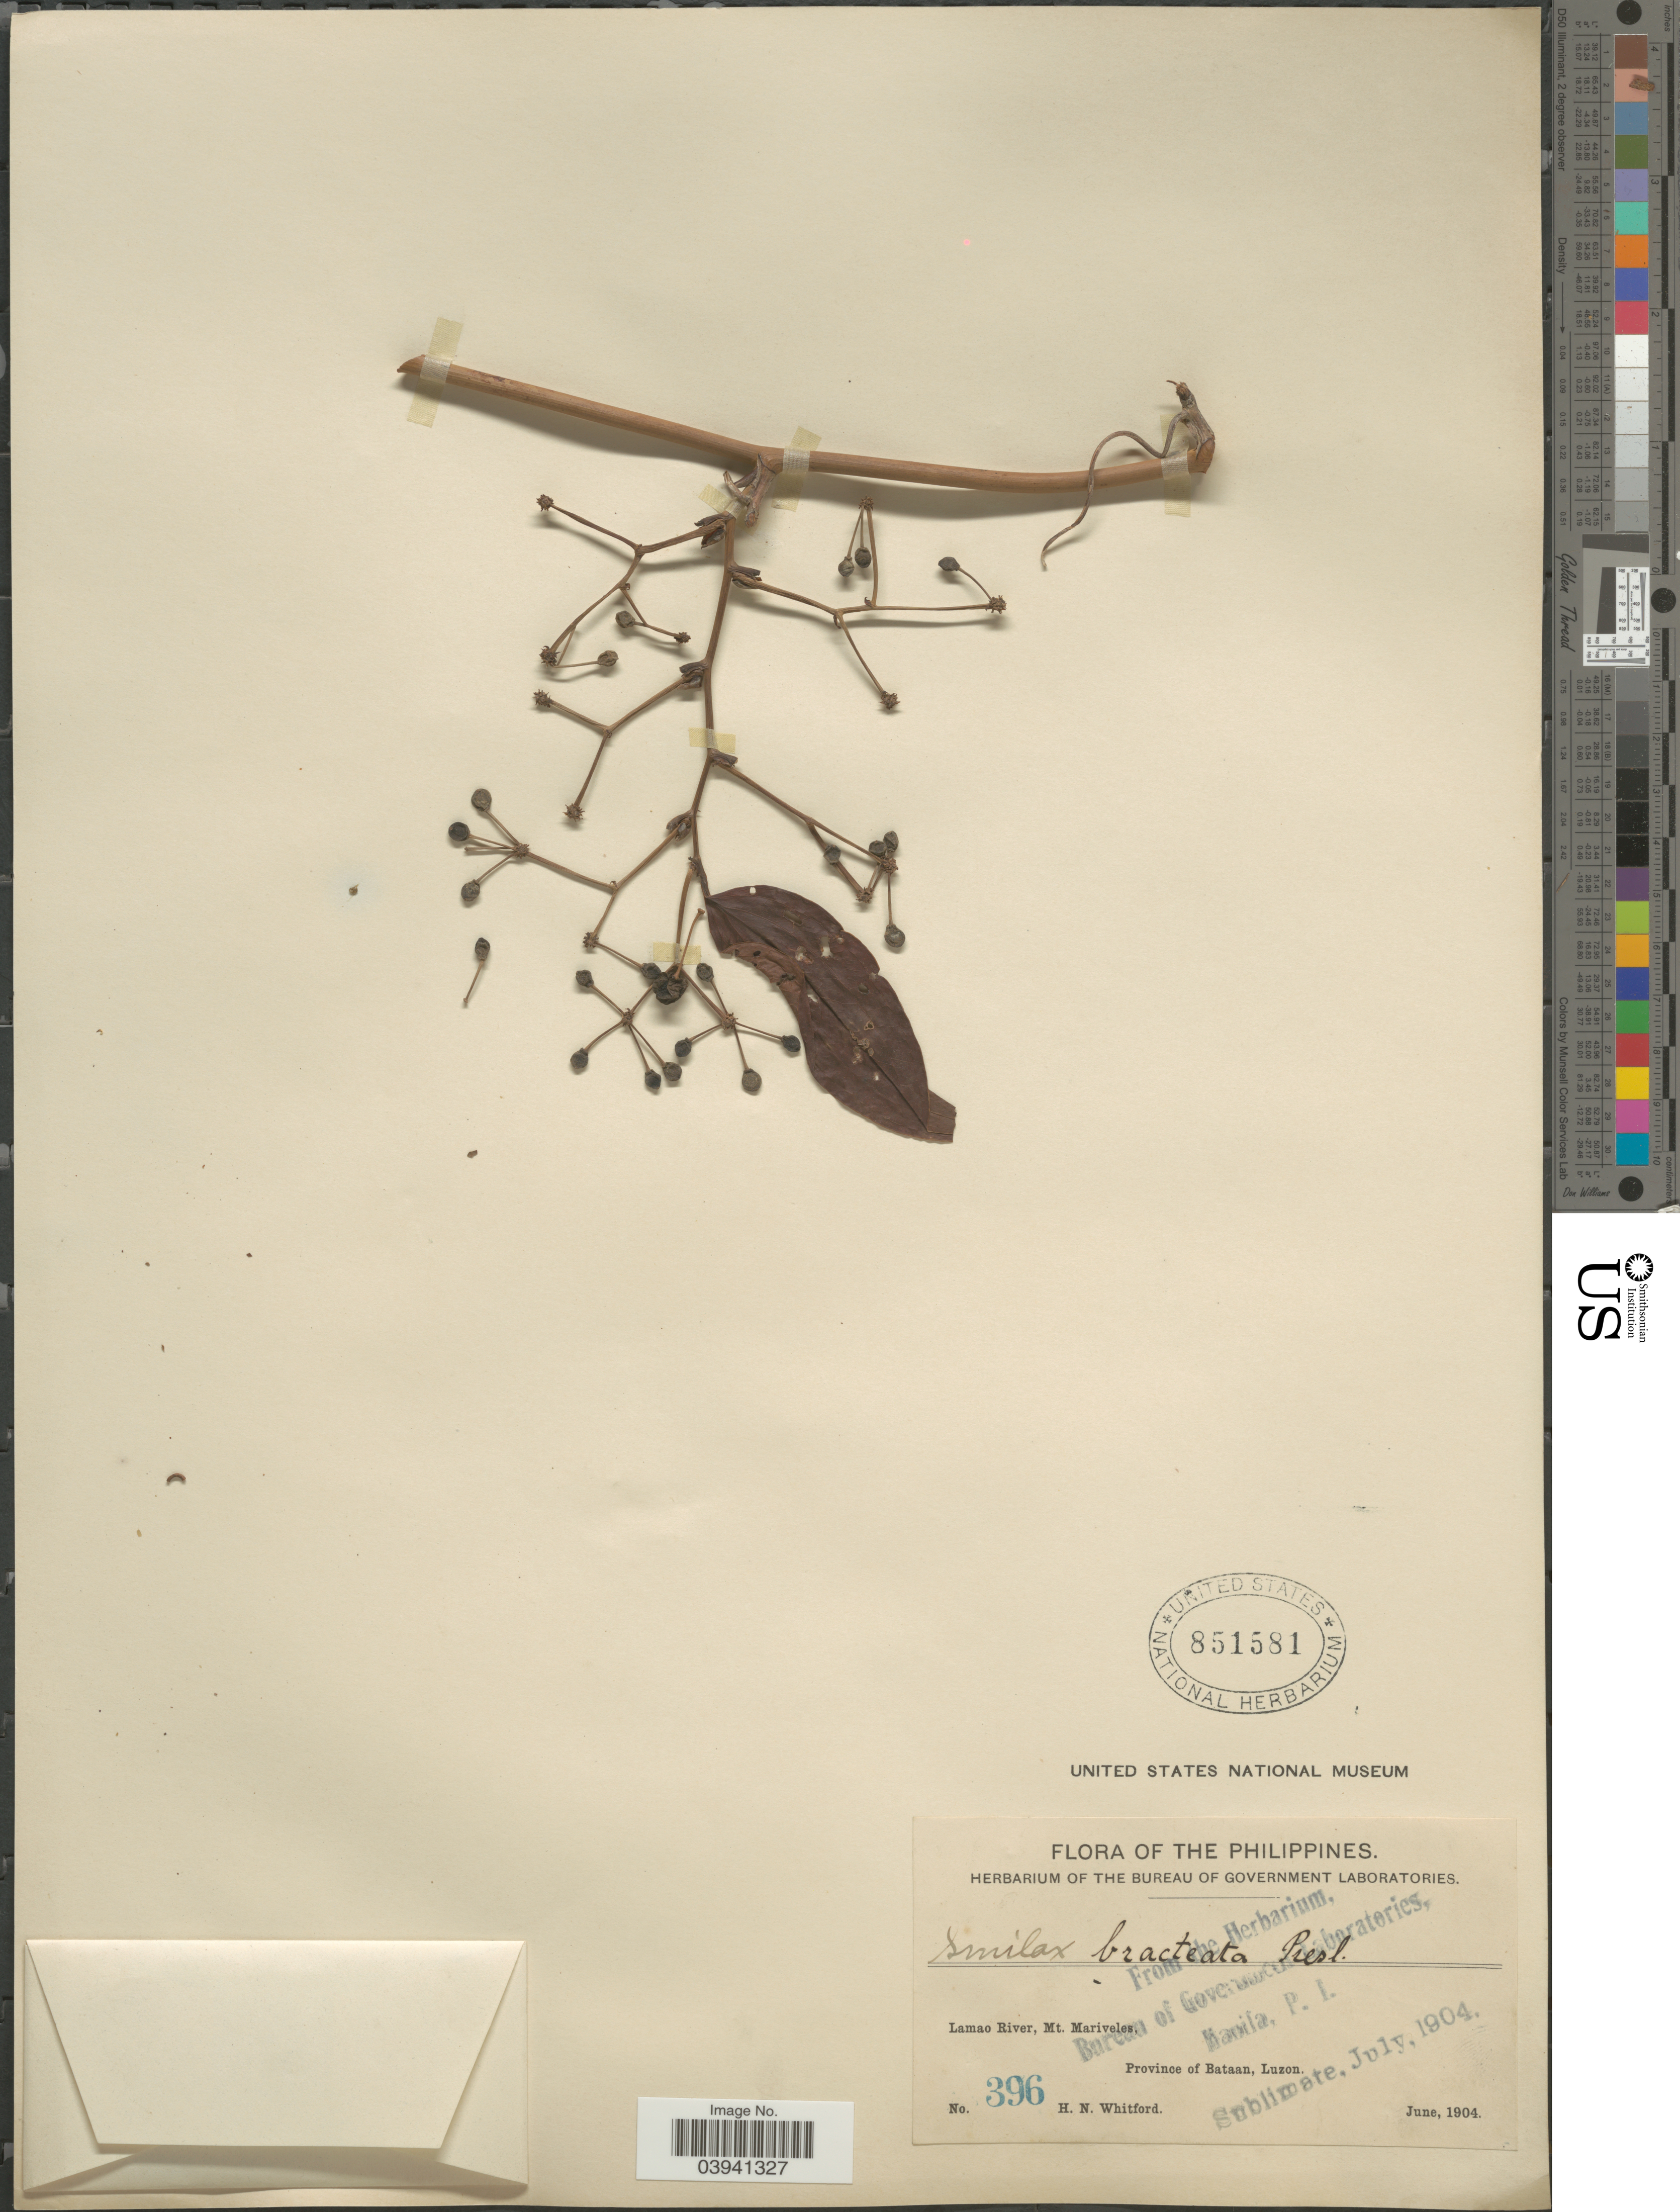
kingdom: Plantae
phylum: Tracheophyta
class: Liliopsida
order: Liliales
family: Smilacaceae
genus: Smilax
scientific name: Smilax bracteata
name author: C. Presl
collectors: H. N. Whitford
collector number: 396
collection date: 1904-06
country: Philippines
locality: Lamao River, Mt. Mariveles, Province of Bataan, Luzon.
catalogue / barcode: US 851581